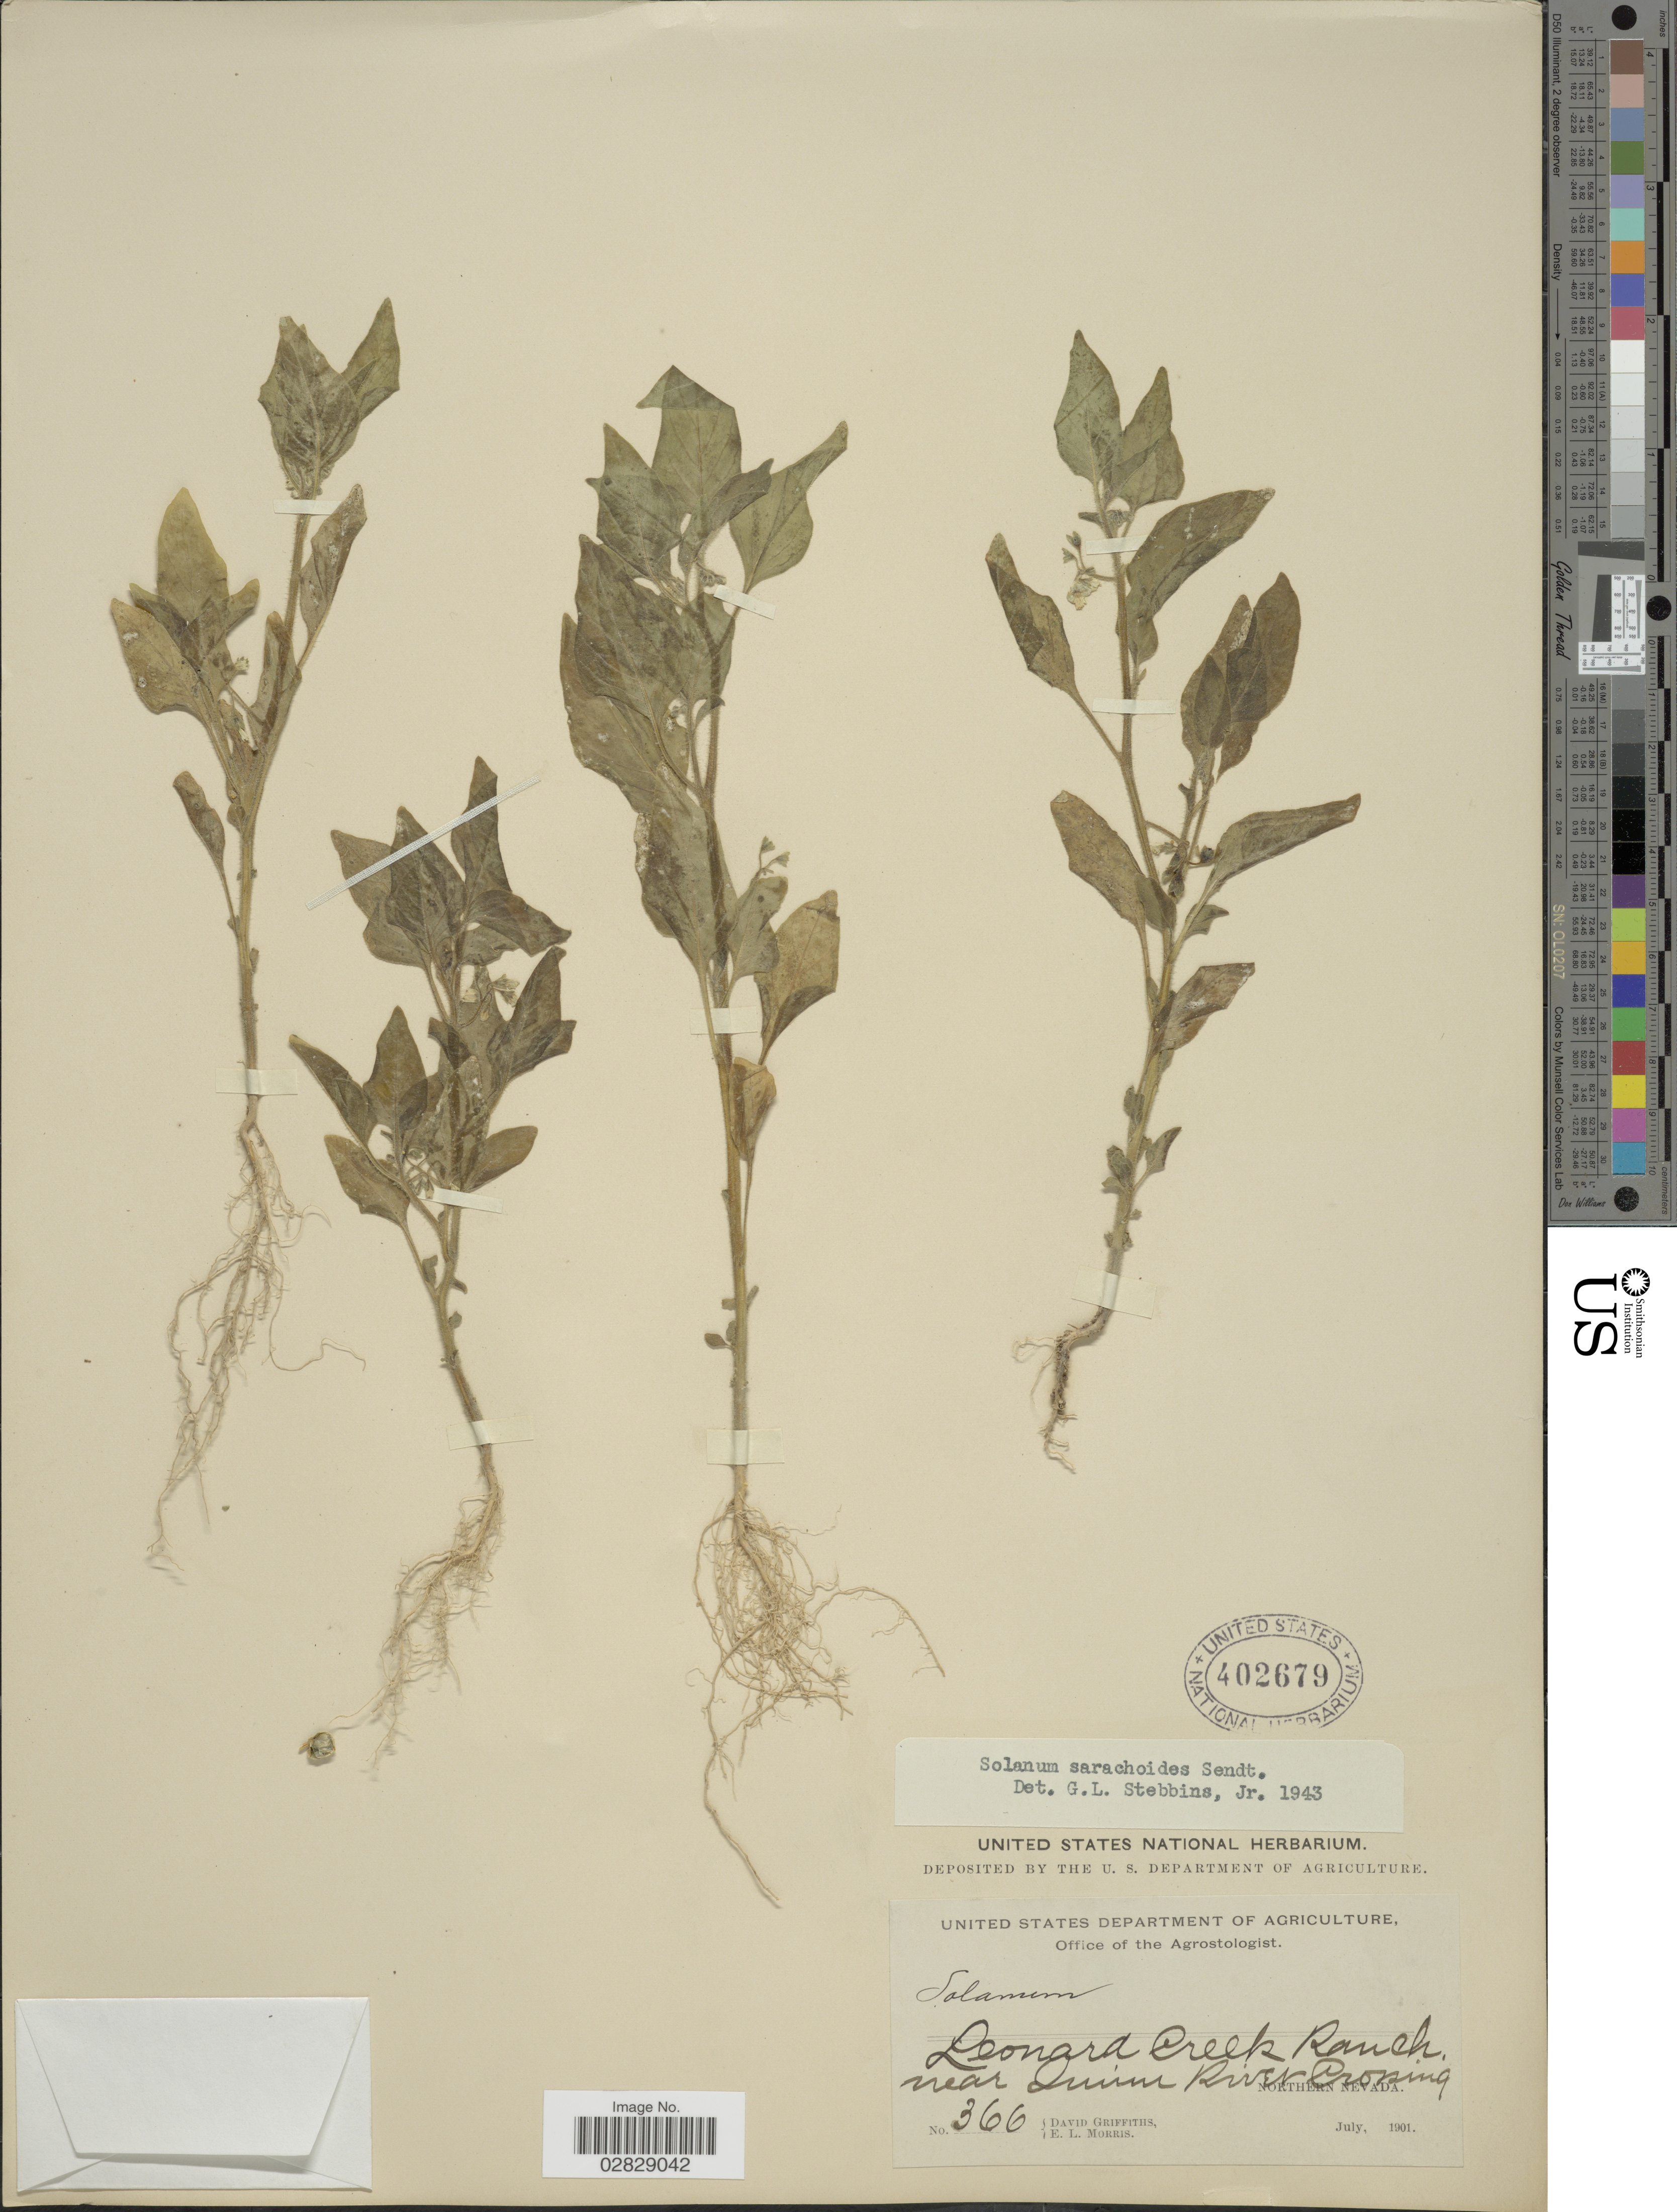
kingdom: Plantae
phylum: Tracheophyta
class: Magnoliopsida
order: Solanales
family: Solanaceae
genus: Solanum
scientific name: Solanum sarachoides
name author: Sendt.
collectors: D. Griffiths & E. Morris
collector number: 366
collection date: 1901-07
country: United States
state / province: Nevada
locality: Leonard Creek Ranch, near Quinn River Crossing, Northern Nevada.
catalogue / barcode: US 402679